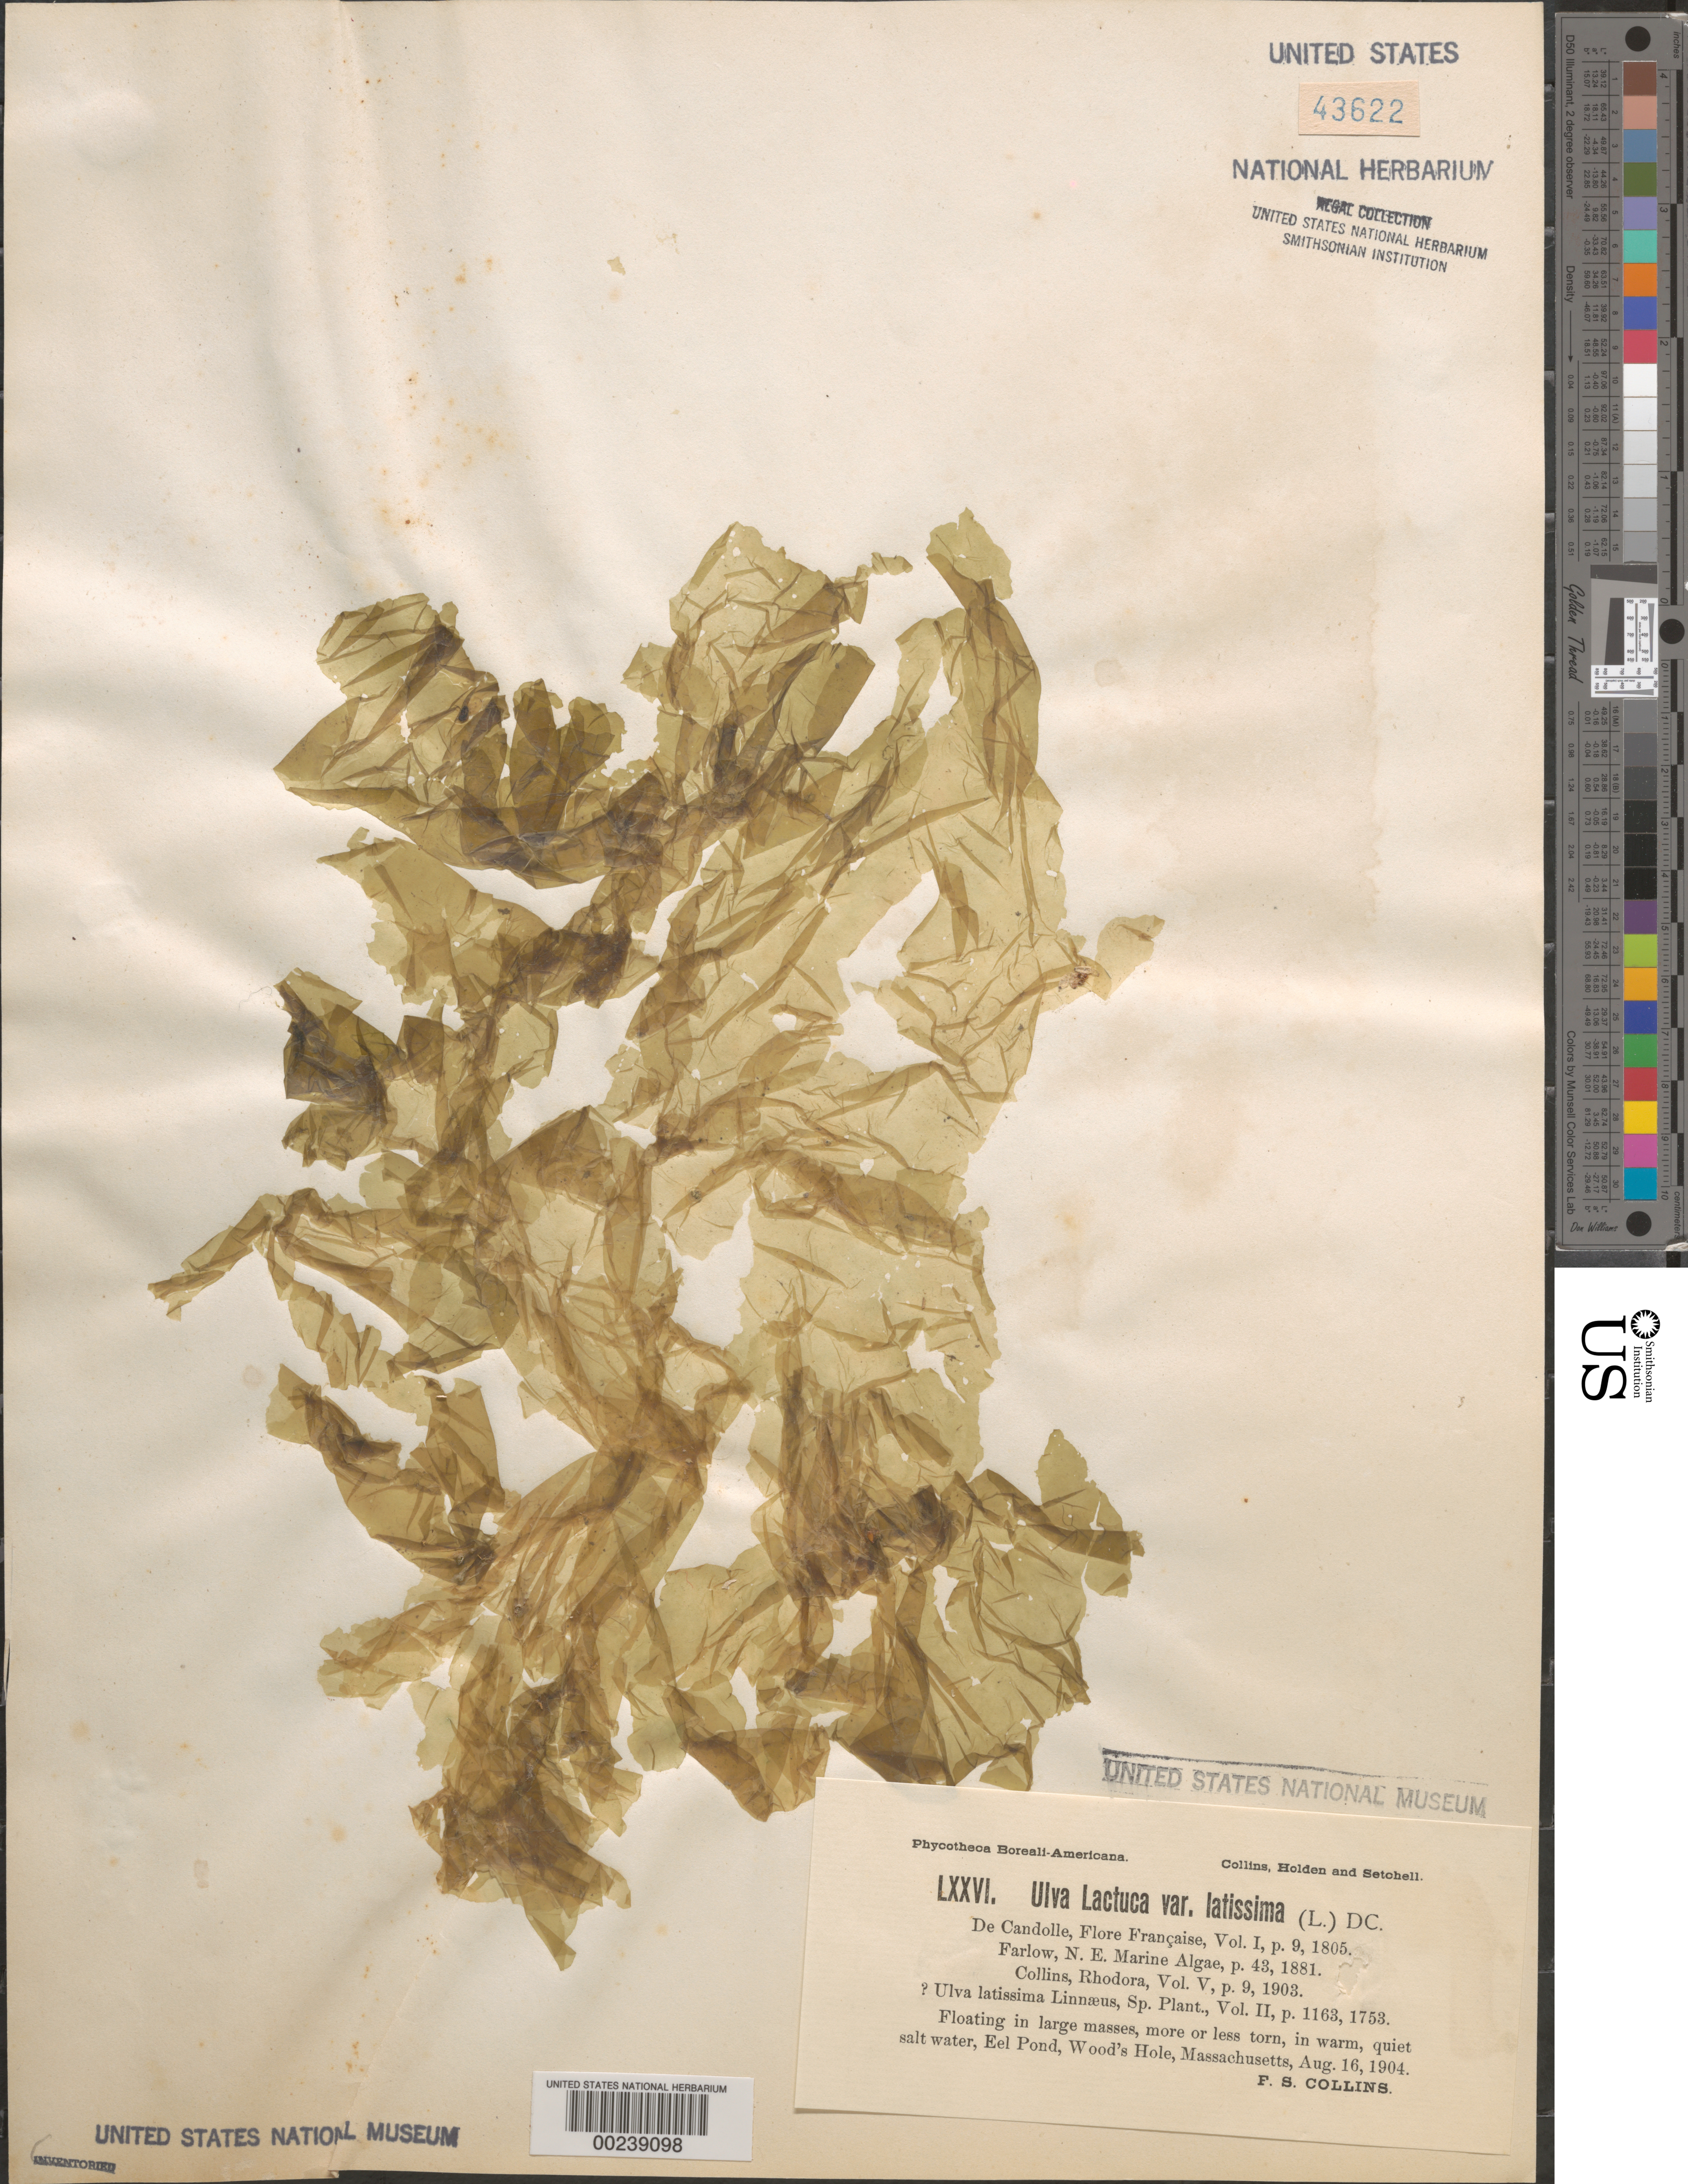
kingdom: Plantae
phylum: Chlorophyta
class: Ulvophyceae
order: Ulvales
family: Ulvaceae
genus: Ulva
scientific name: Ulva lactuca var. latissima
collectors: F. Collins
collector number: PB-A Lxxvi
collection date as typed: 16 Aug 1904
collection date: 1904-08-16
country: United States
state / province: Massachusetts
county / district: Barnstable County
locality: Woods Hole, Eel Pond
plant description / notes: Collins, Holden & Setchell, Phycotheca Boreali-Americana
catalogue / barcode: US 43622